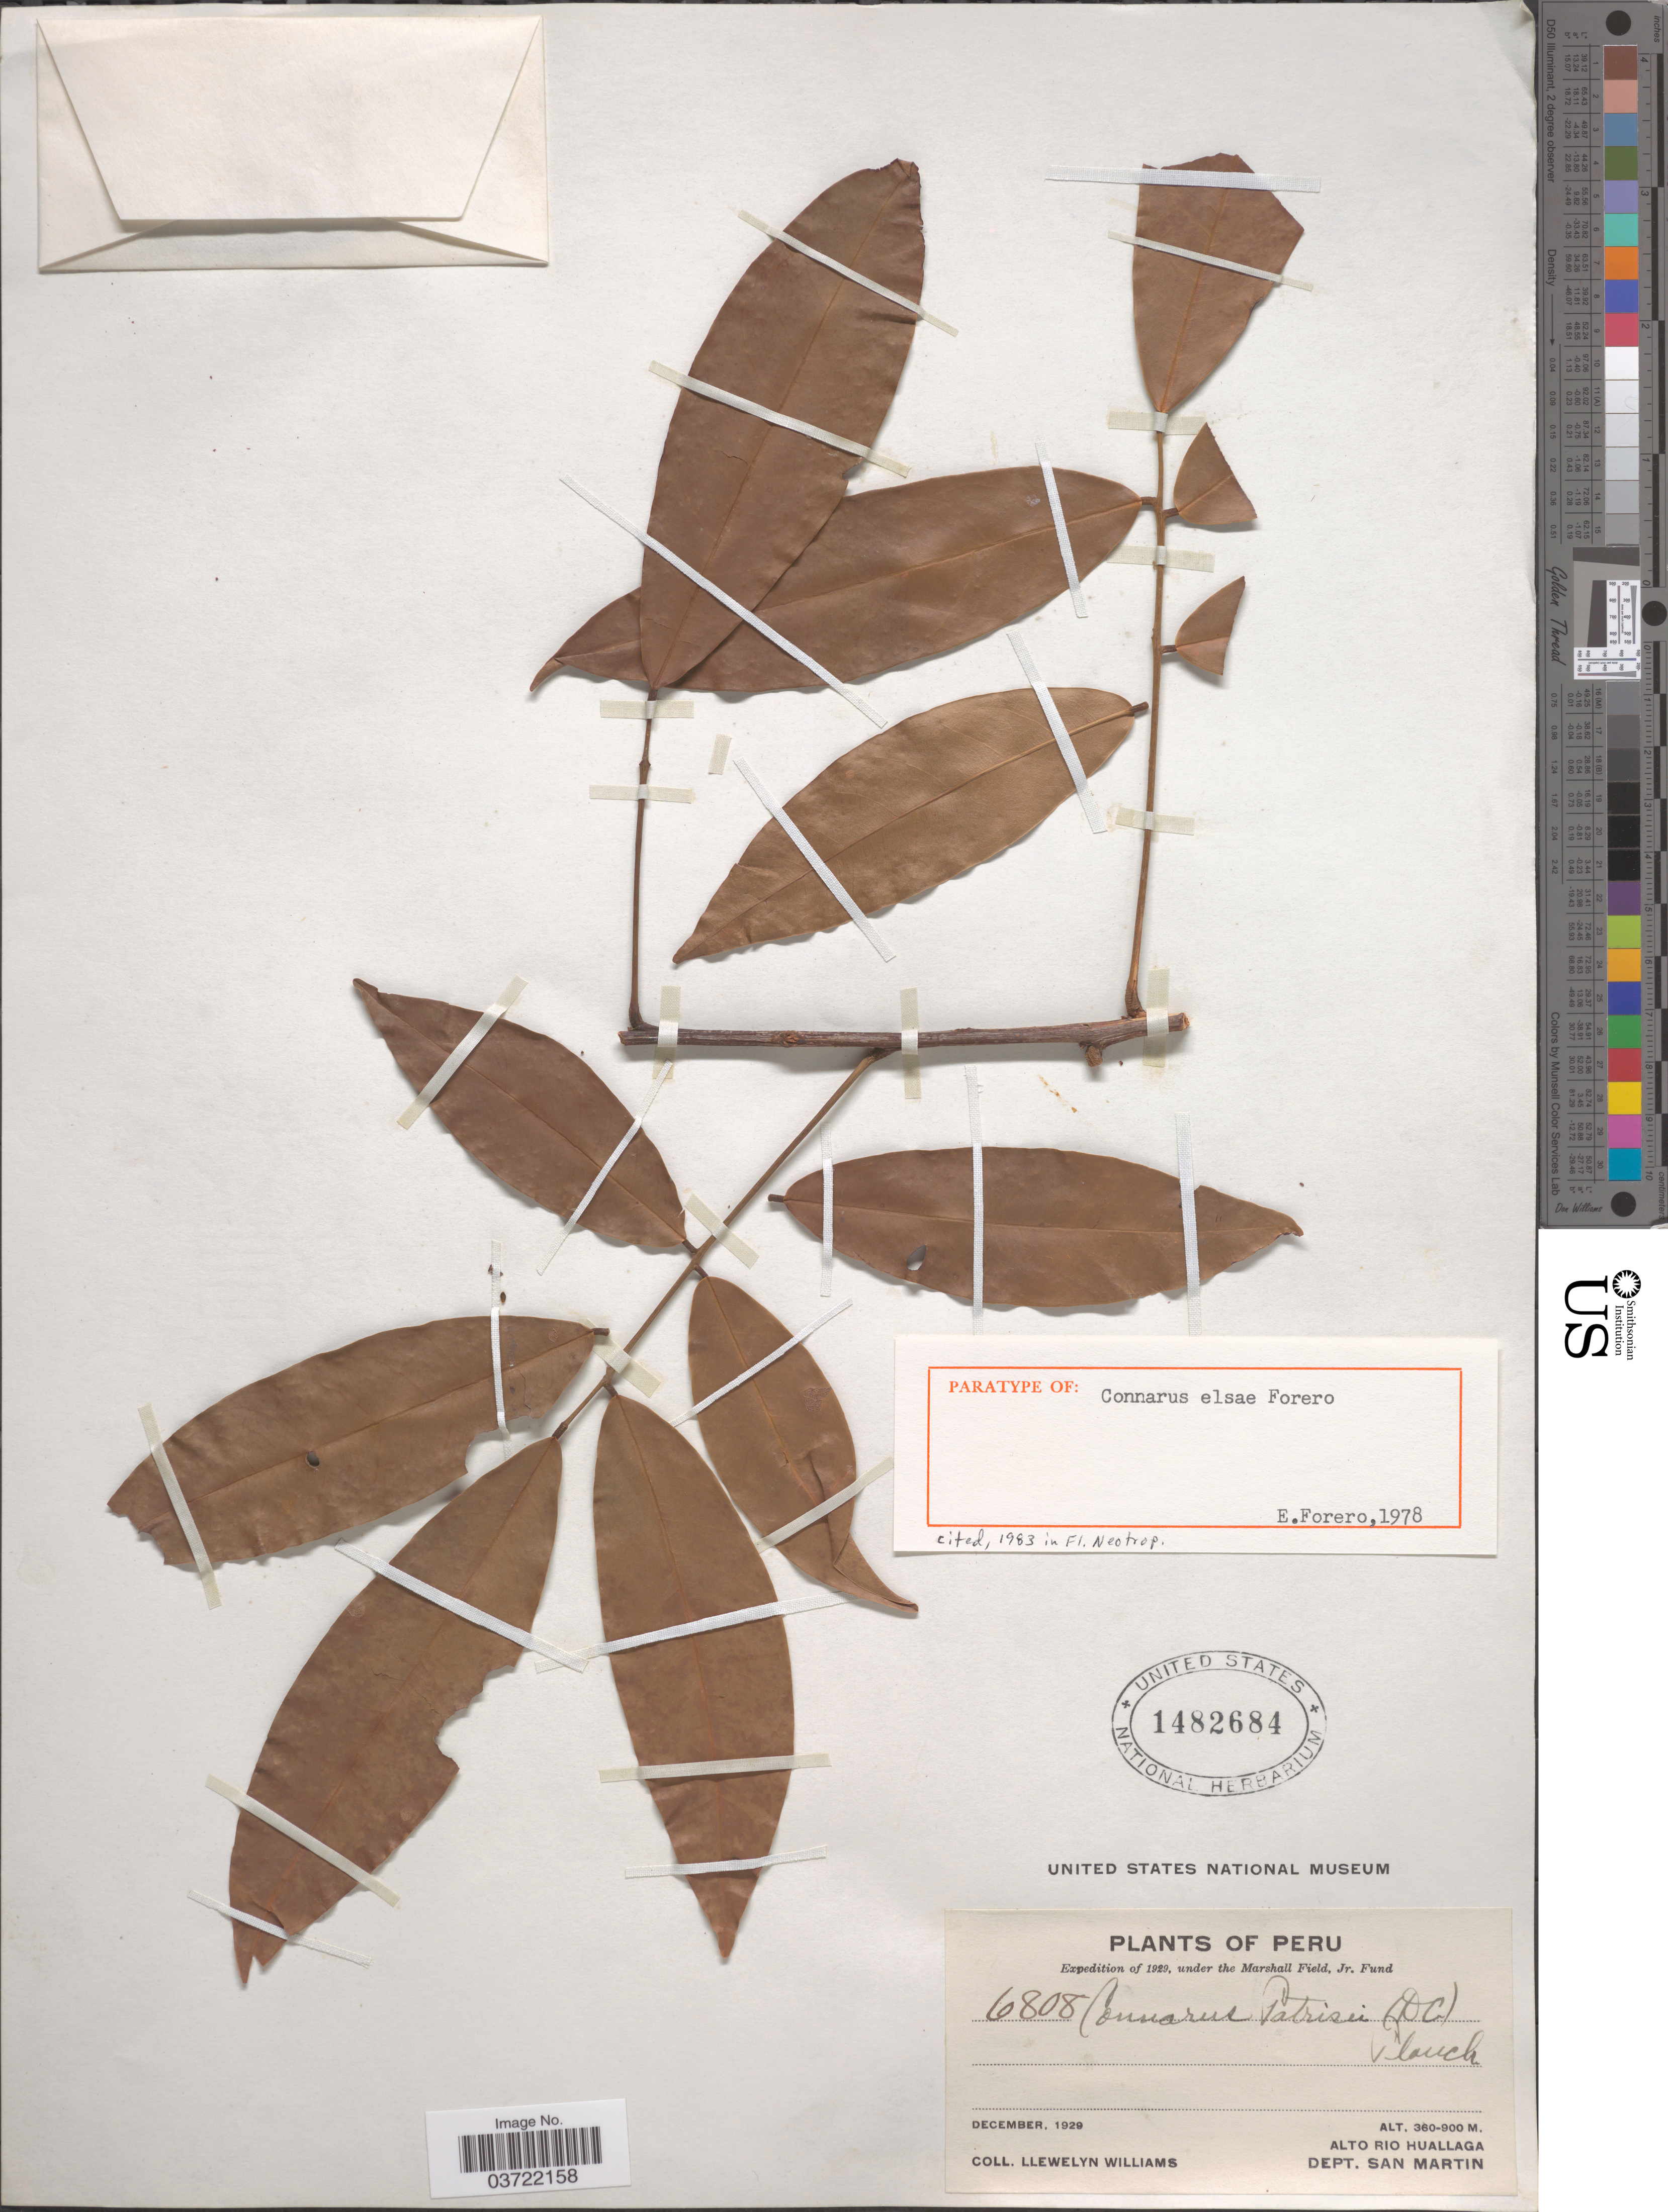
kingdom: Plantae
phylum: Tracheophyta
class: Magnoliopsida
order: Oxalidales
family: Connaraceae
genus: Connarus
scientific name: Connarus elsae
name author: Forero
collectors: Ll. Williams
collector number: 6808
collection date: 1929-12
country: Peru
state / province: San Martín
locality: Alto Rio Huallaga, Dept. San Martin.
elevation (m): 360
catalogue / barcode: US 1482684